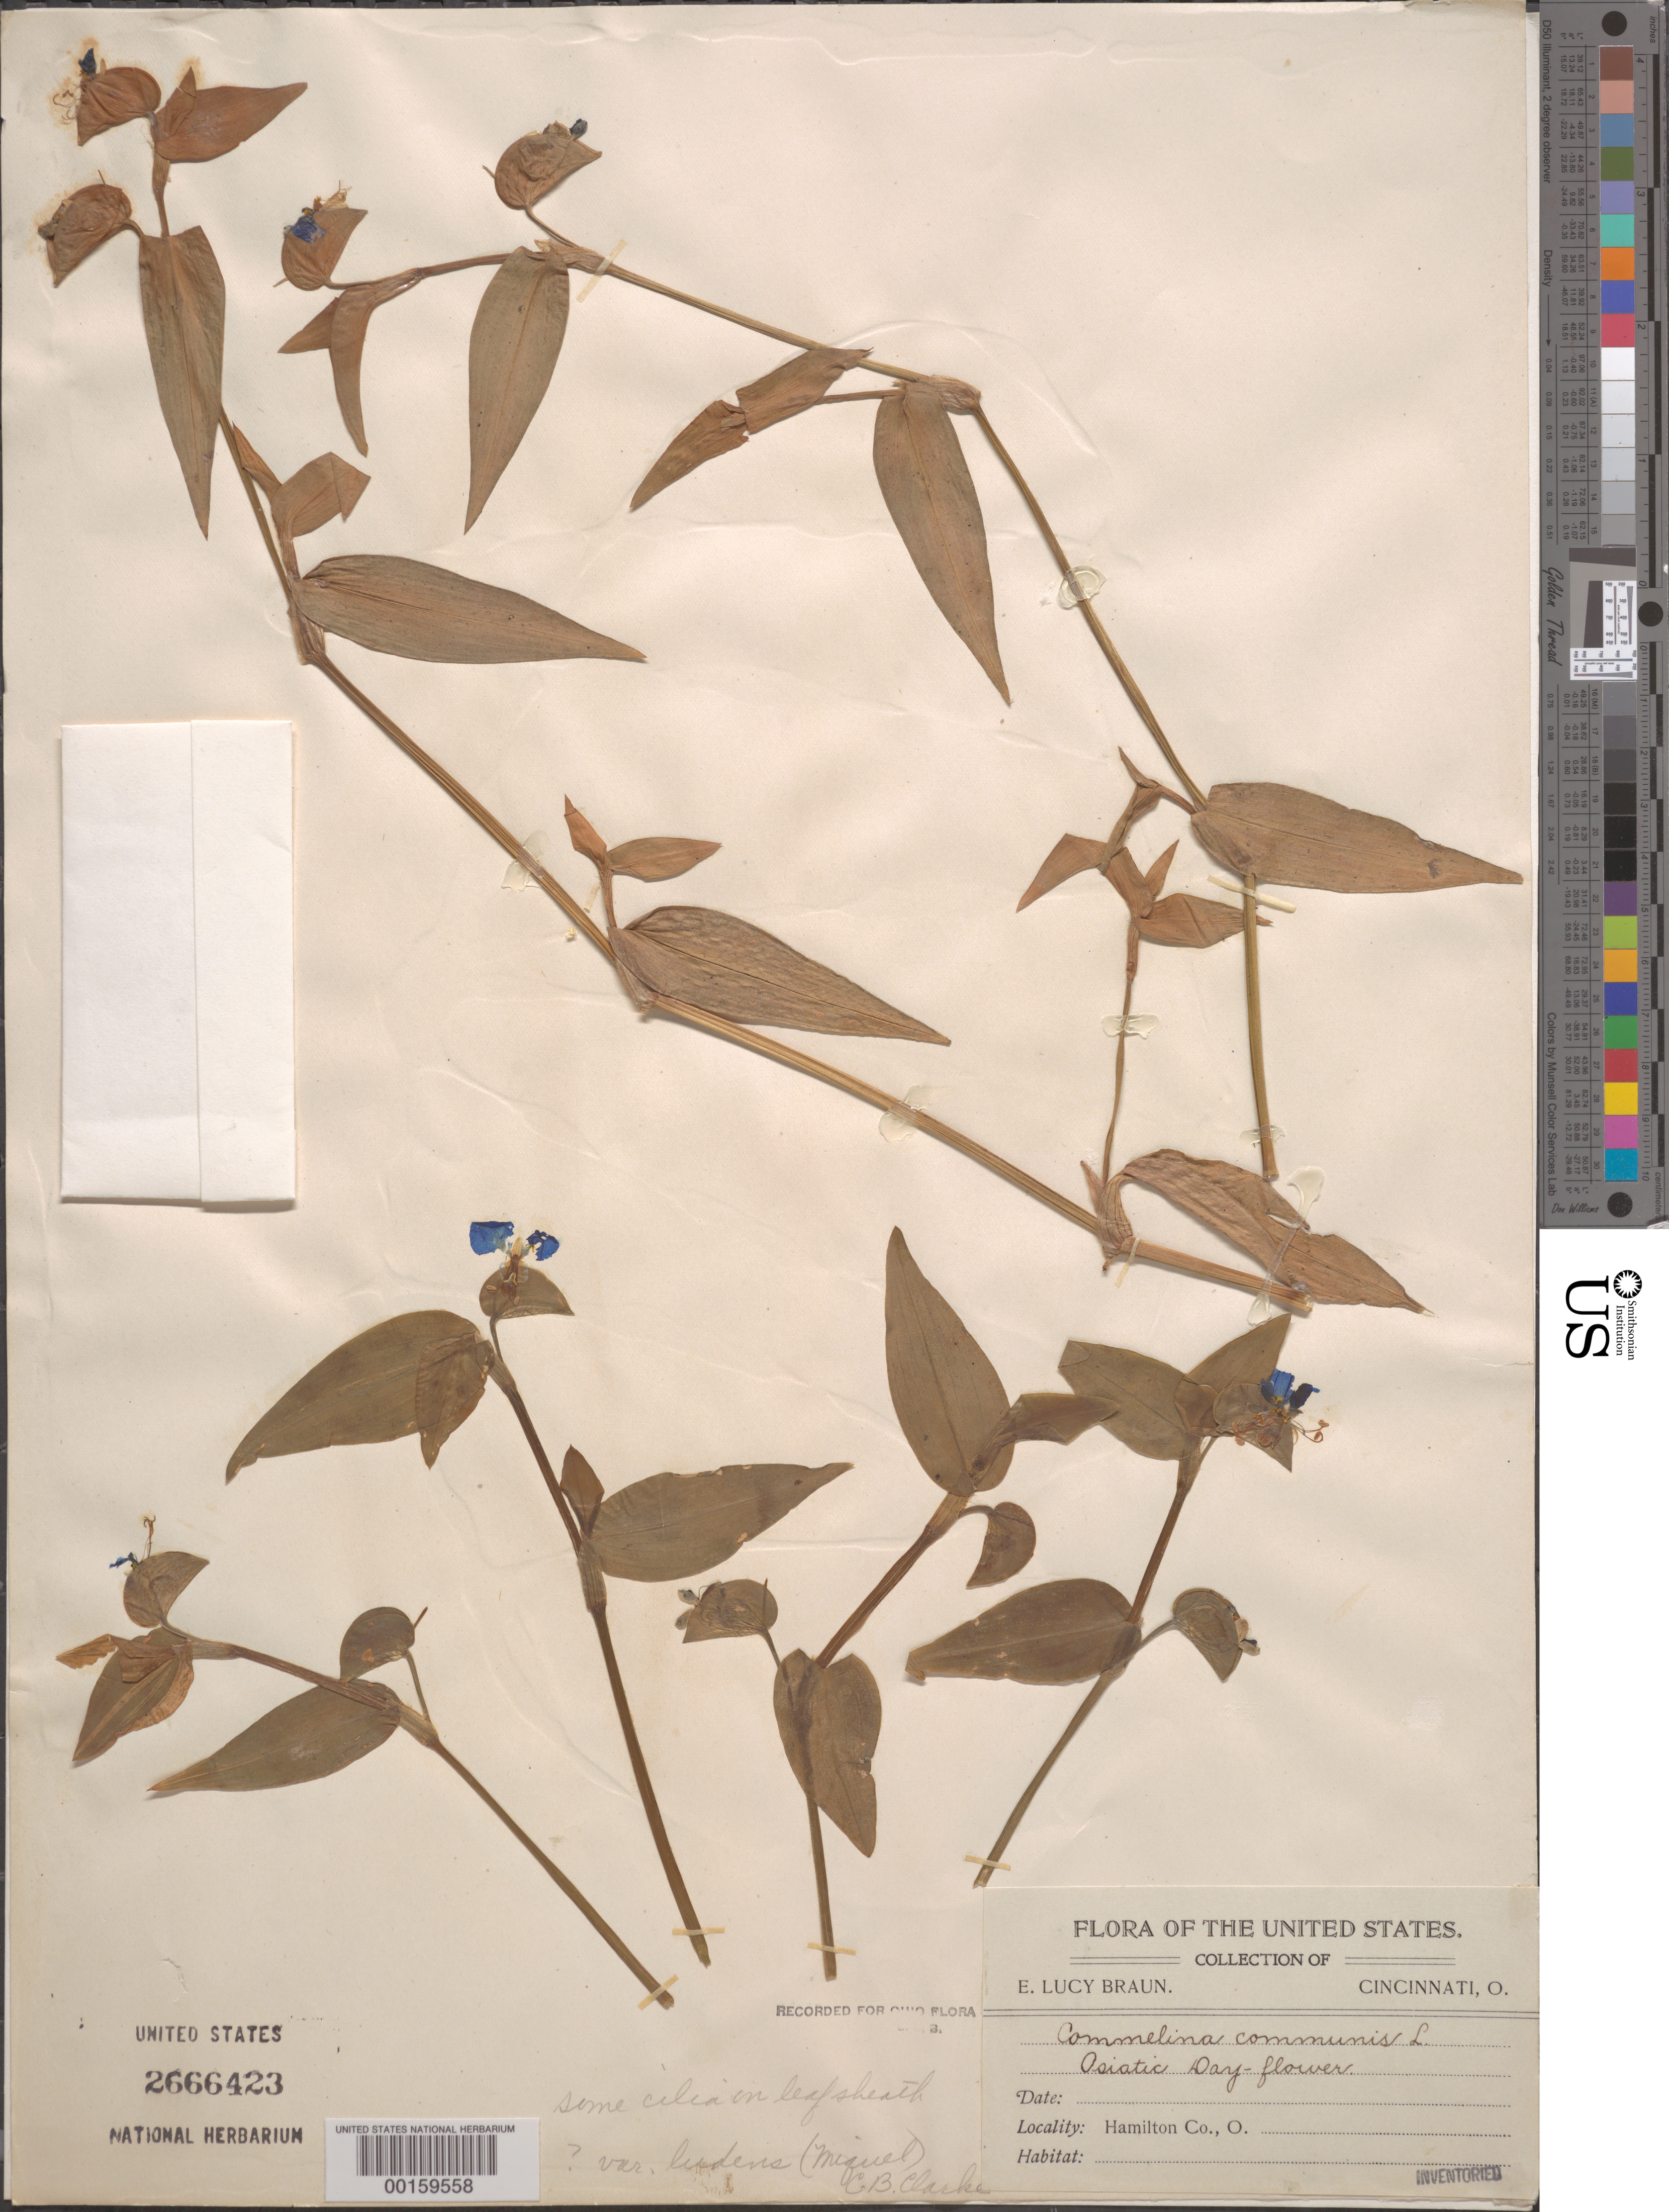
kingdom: Plantae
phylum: Tracheophyta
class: Liliopsida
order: Commelinales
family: Commelinaceae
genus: Commelina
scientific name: Commelina communis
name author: L.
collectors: E. L. Braun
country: United States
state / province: Ohio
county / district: Hamilton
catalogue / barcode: US 2666423